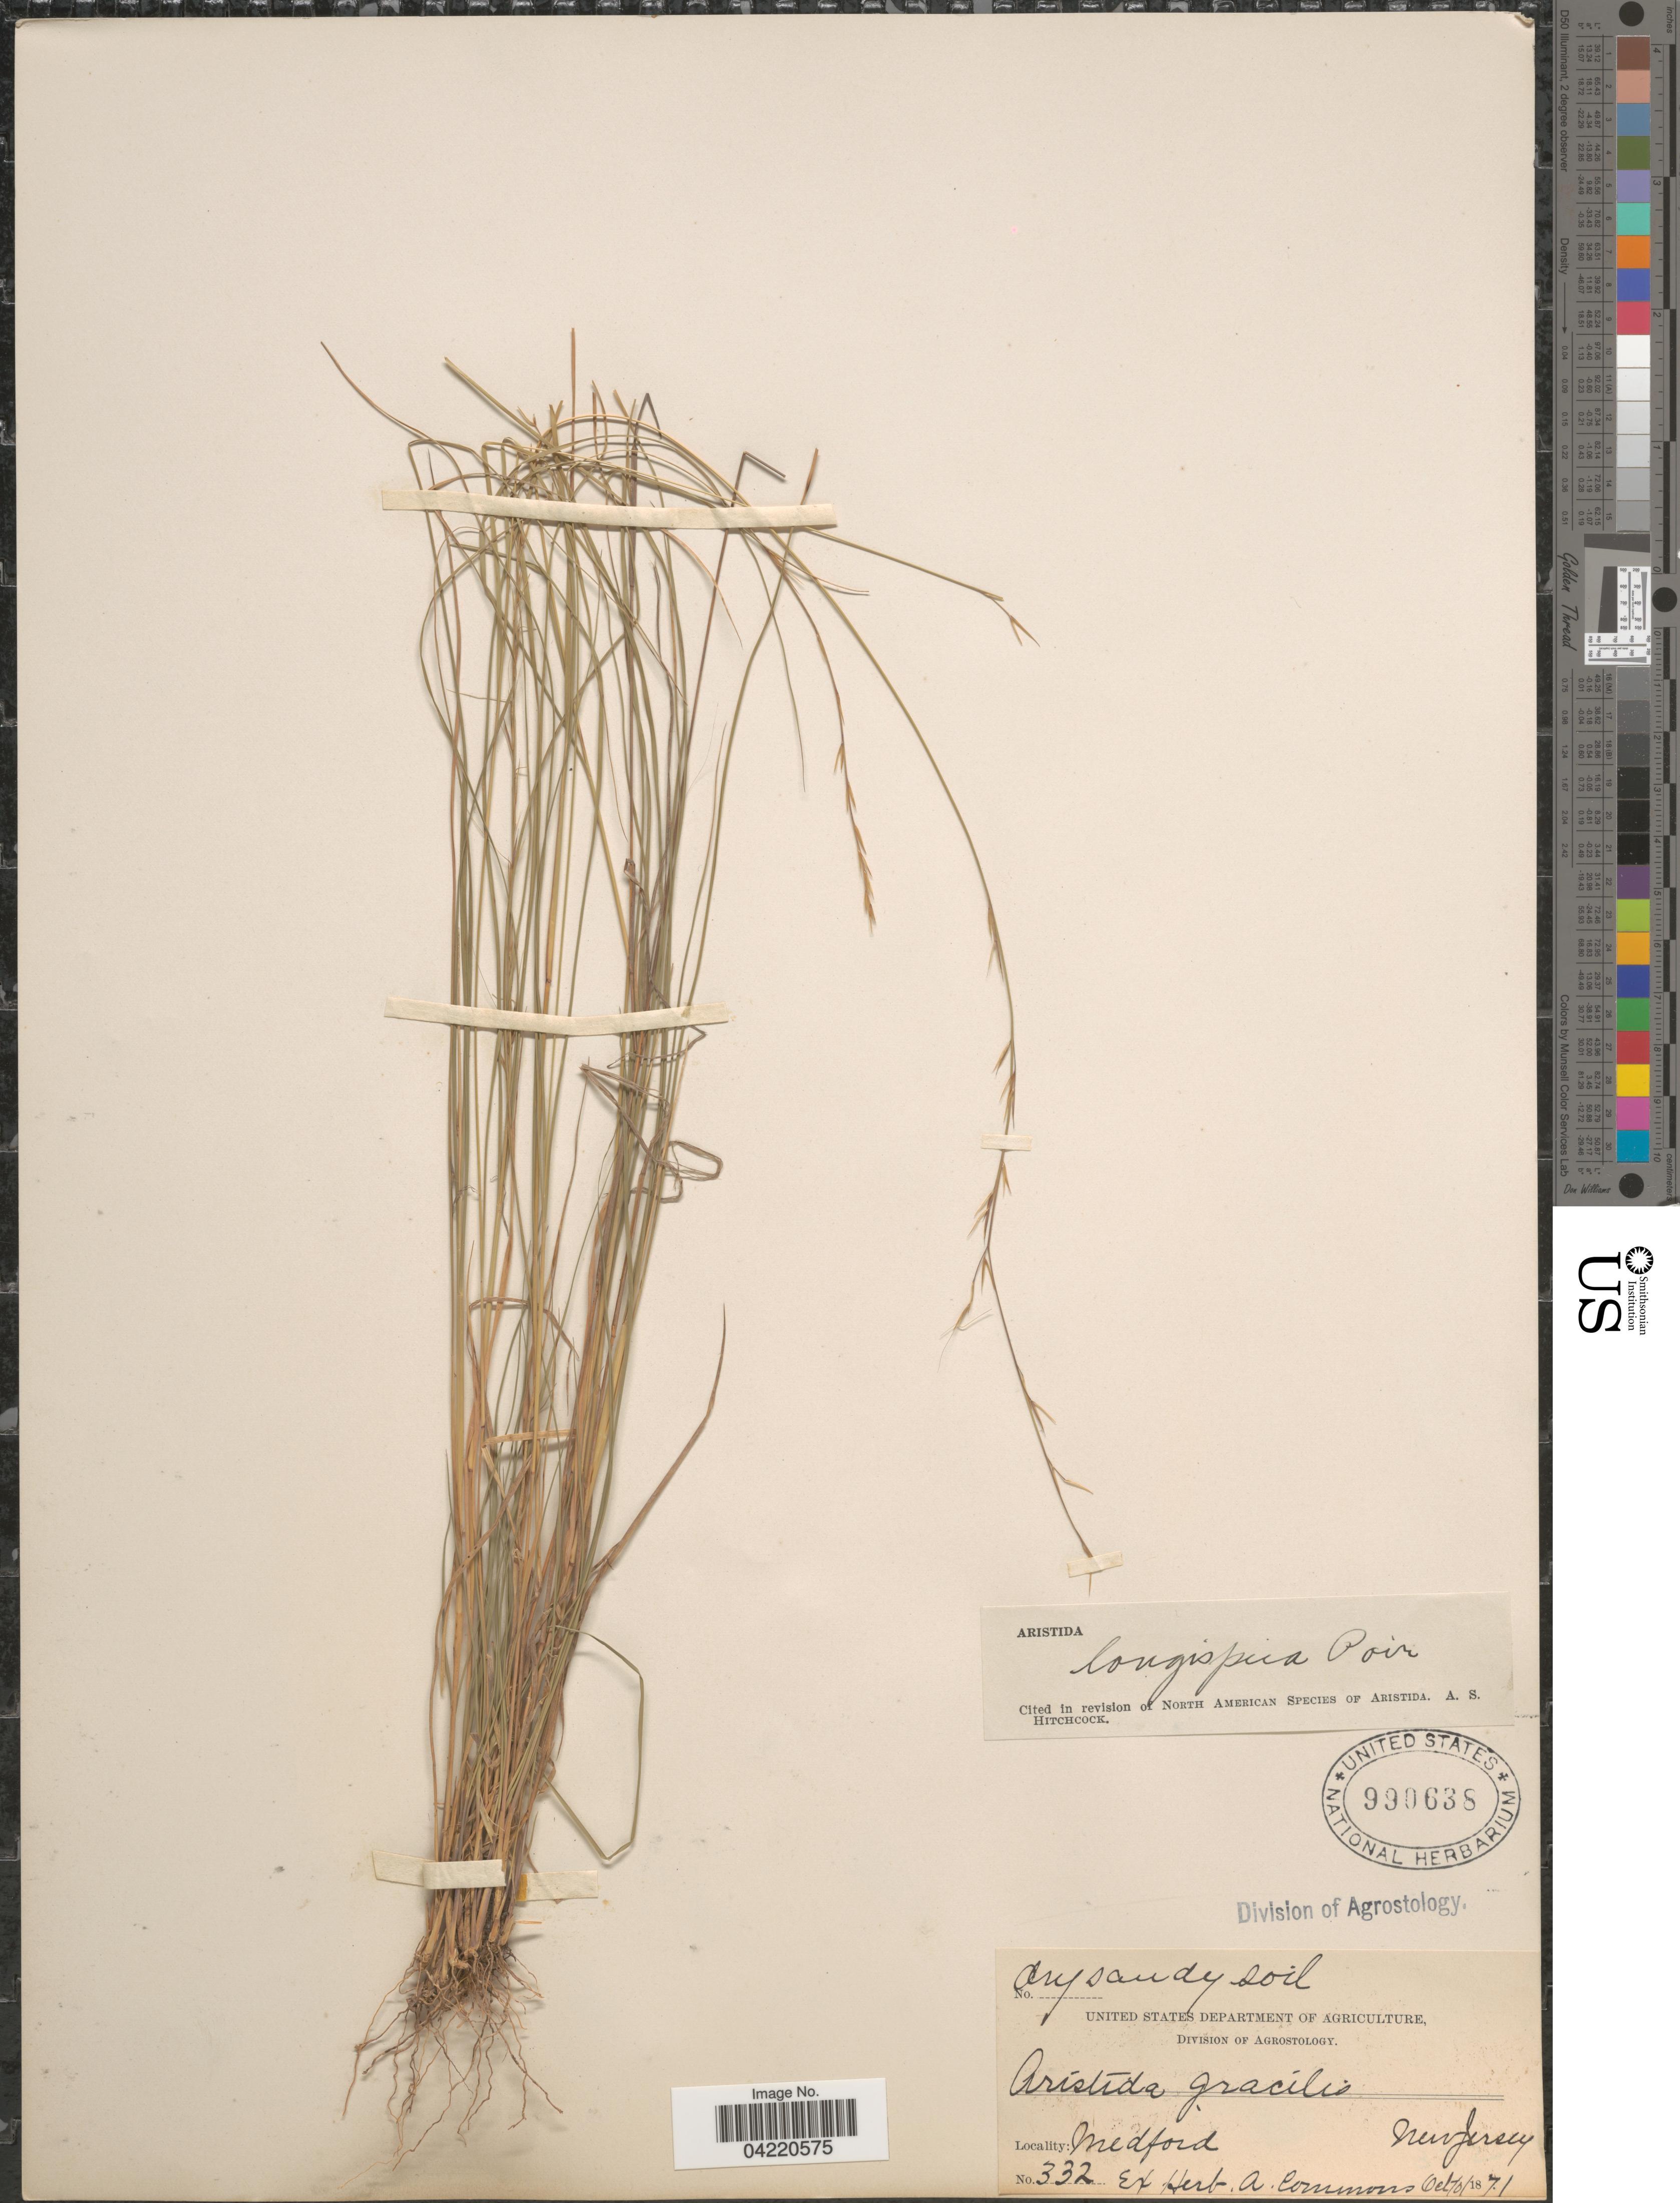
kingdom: Plantae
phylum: Tracheophyta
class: Liliopsida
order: Poales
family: Poaceae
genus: Aristida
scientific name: Aristida longespica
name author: Poir.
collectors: ex herb. A. Commons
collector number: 332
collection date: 1871-10-10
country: United States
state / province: New Jersey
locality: Medford.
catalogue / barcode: US 990638